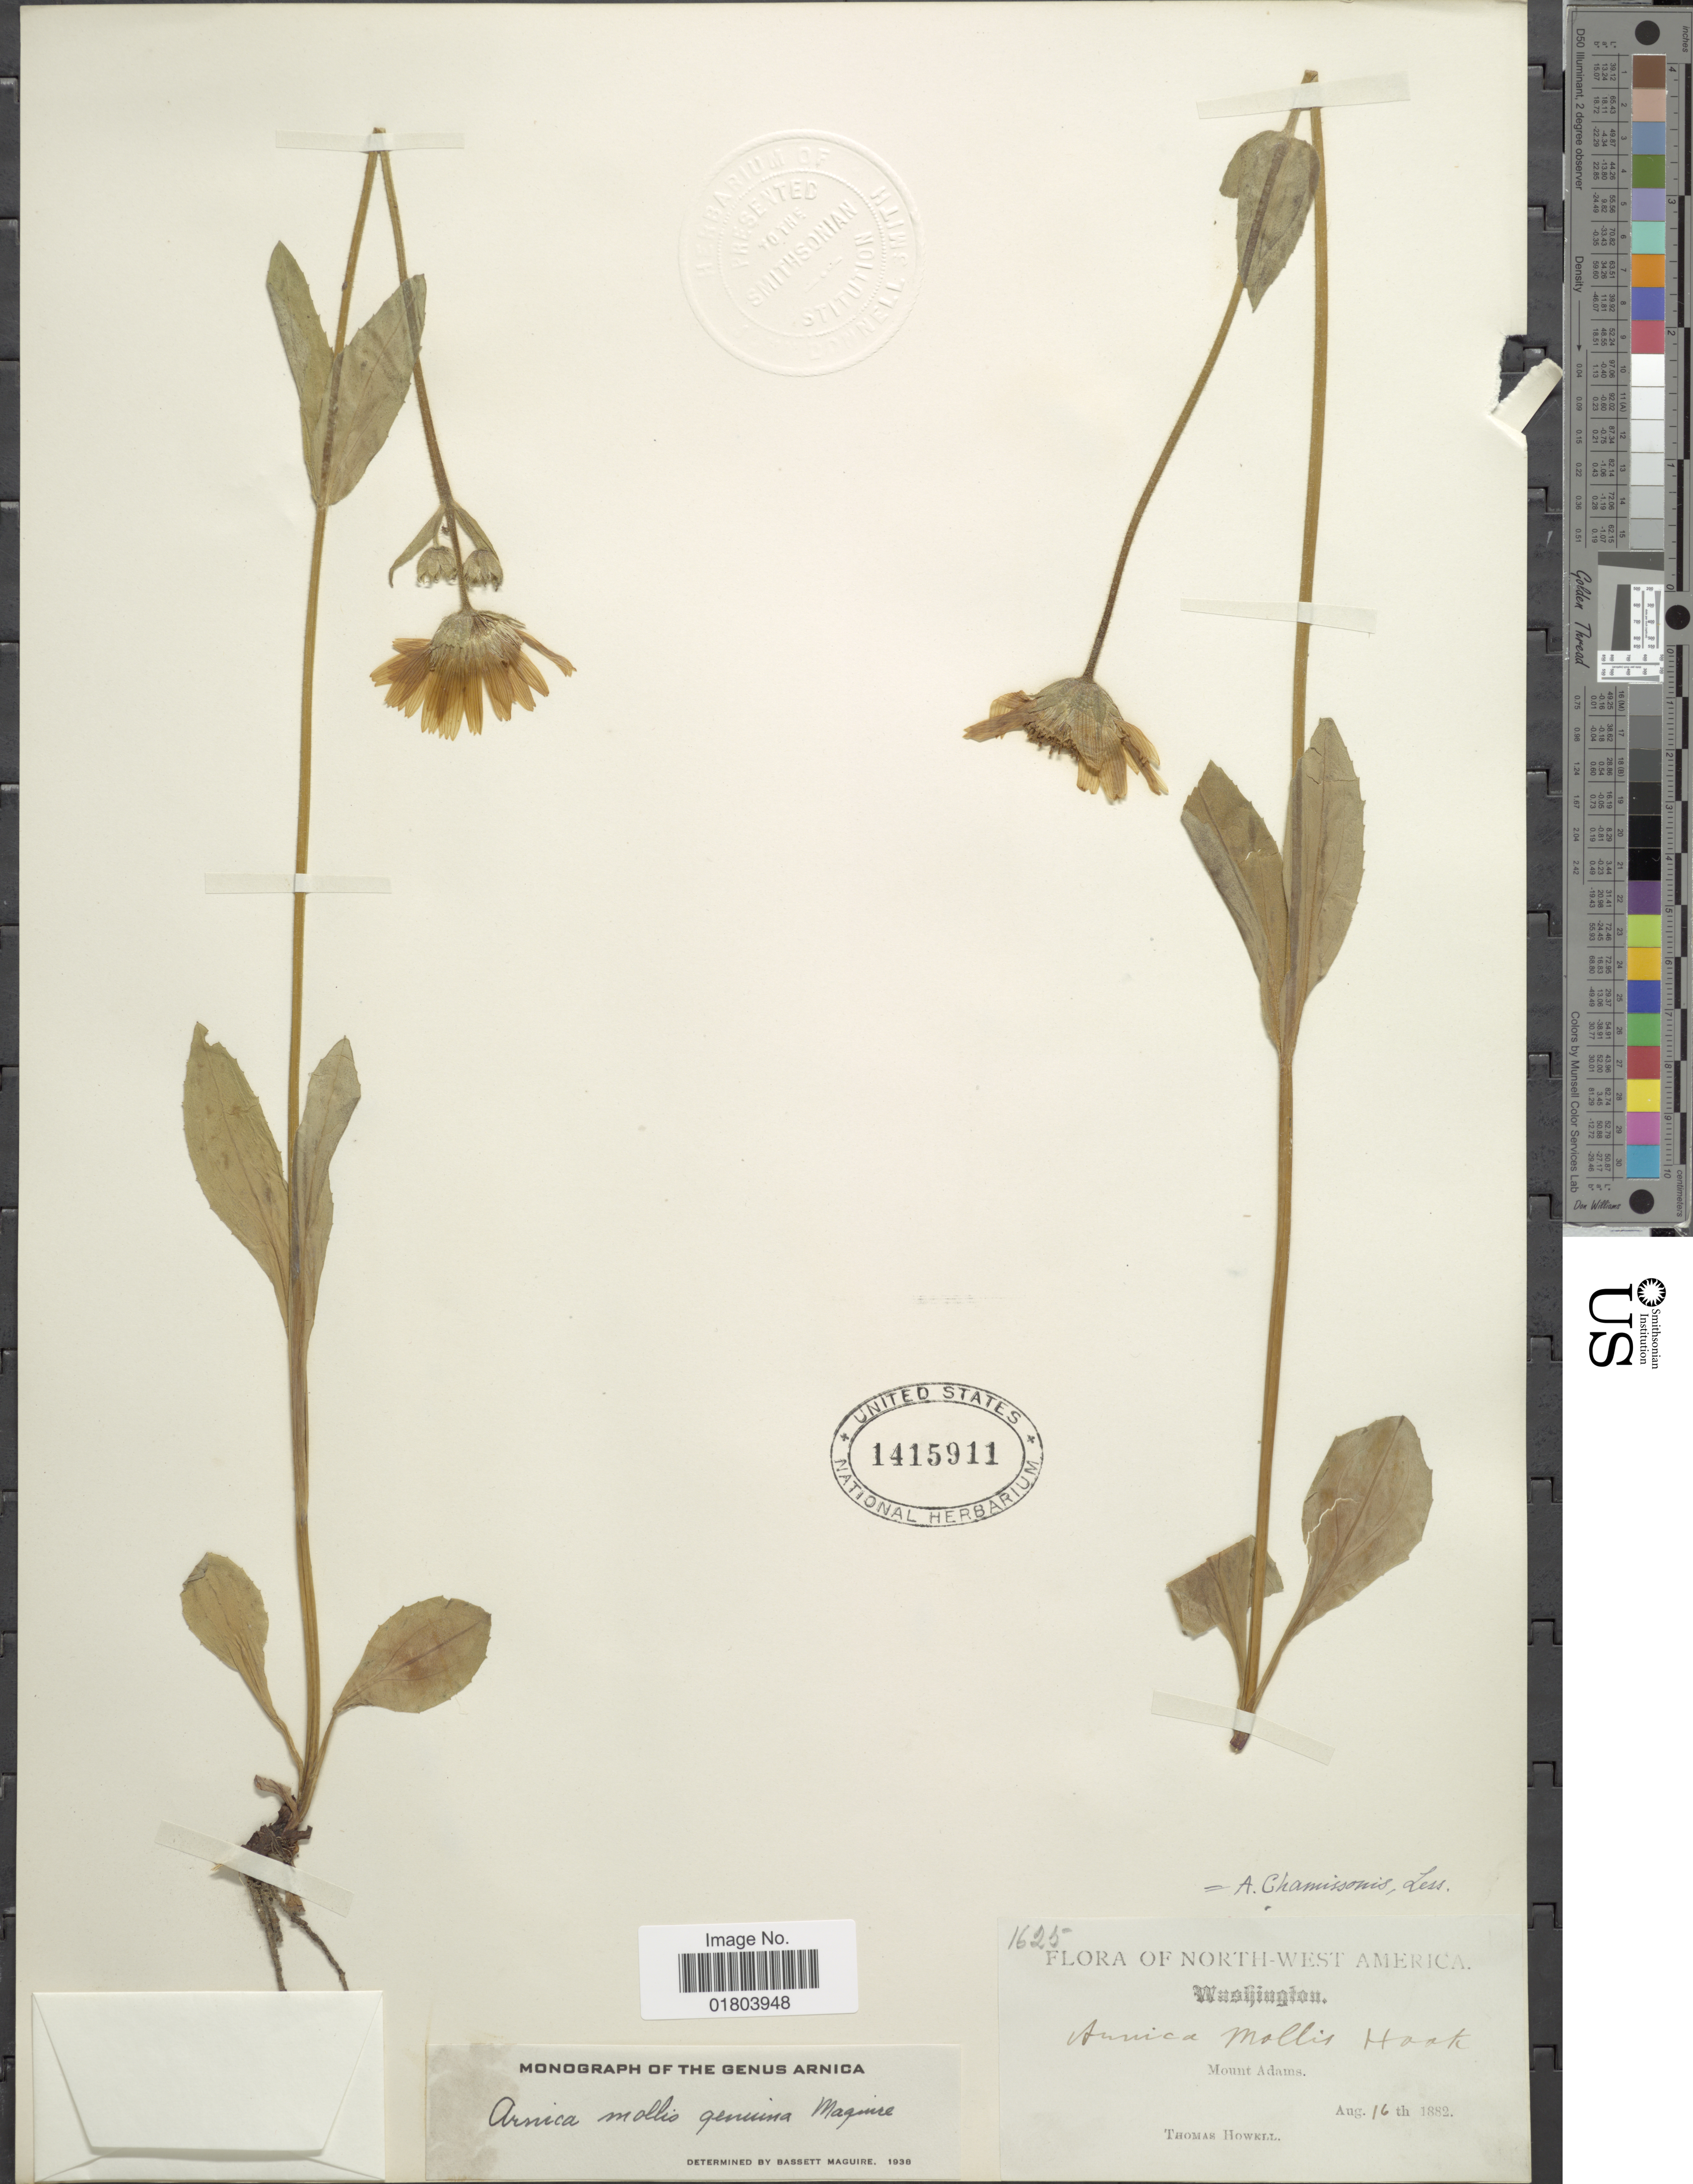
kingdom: Plantae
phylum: Tracheophyta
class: Magnoliopsida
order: Asterales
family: Asteraceae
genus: Arnica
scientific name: Arnica mollis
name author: Hook.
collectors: T. Howell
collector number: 1625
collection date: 1882-08-16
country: United States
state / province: Washington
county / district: Yakima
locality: North-West, Mount Adams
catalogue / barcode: US 1415911